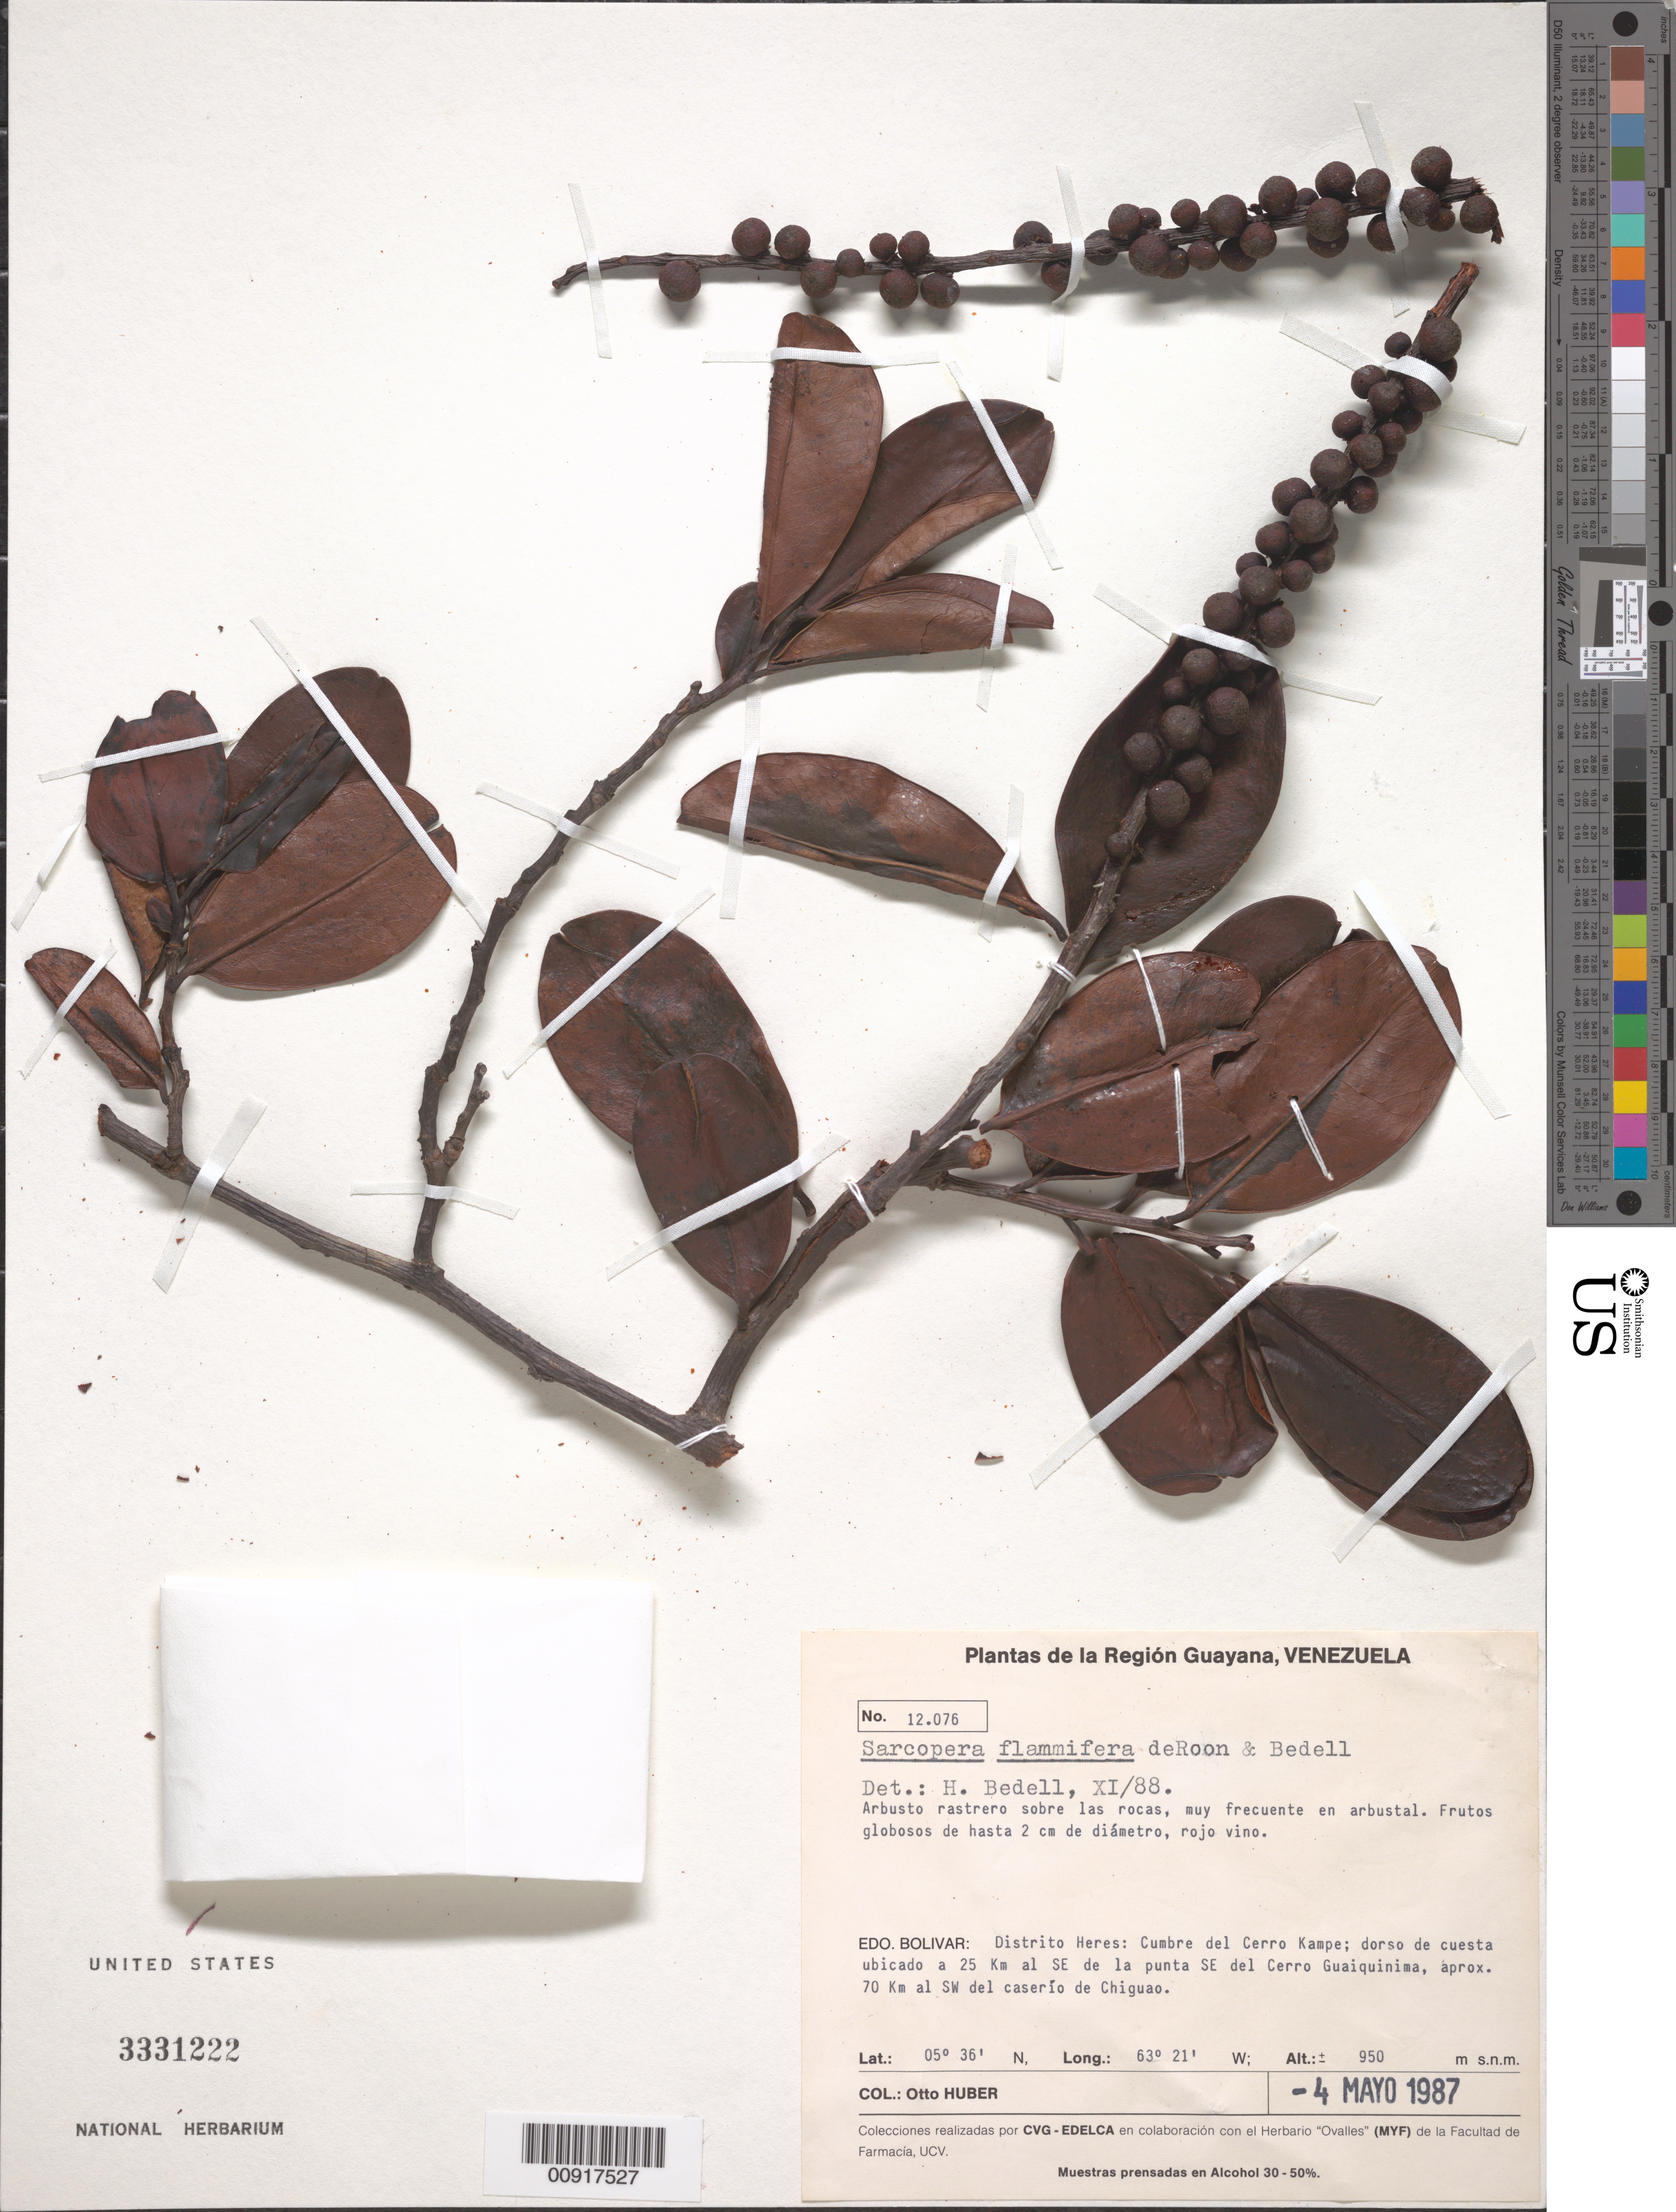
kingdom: Plantae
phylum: Tracheophyta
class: Magnoliopsida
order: Ericales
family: Marcgraviaceae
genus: Sarcopera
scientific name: Sarcopera flammifera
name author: de Roon & Bedell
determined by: Bedell, H.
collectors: O. Huber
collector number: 12076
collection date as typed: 4-May-87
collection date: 1987-05-04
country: Venezuela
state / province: Bolívar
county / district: Heres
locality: Cerro Kampe, cumbre; 25 km al SE de la punta SE del Cerro Guaiquinima, aprox 70cm al SE del caserío de Chiguao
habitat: Sobre las rocas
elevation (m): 950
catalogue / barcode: US 3331222